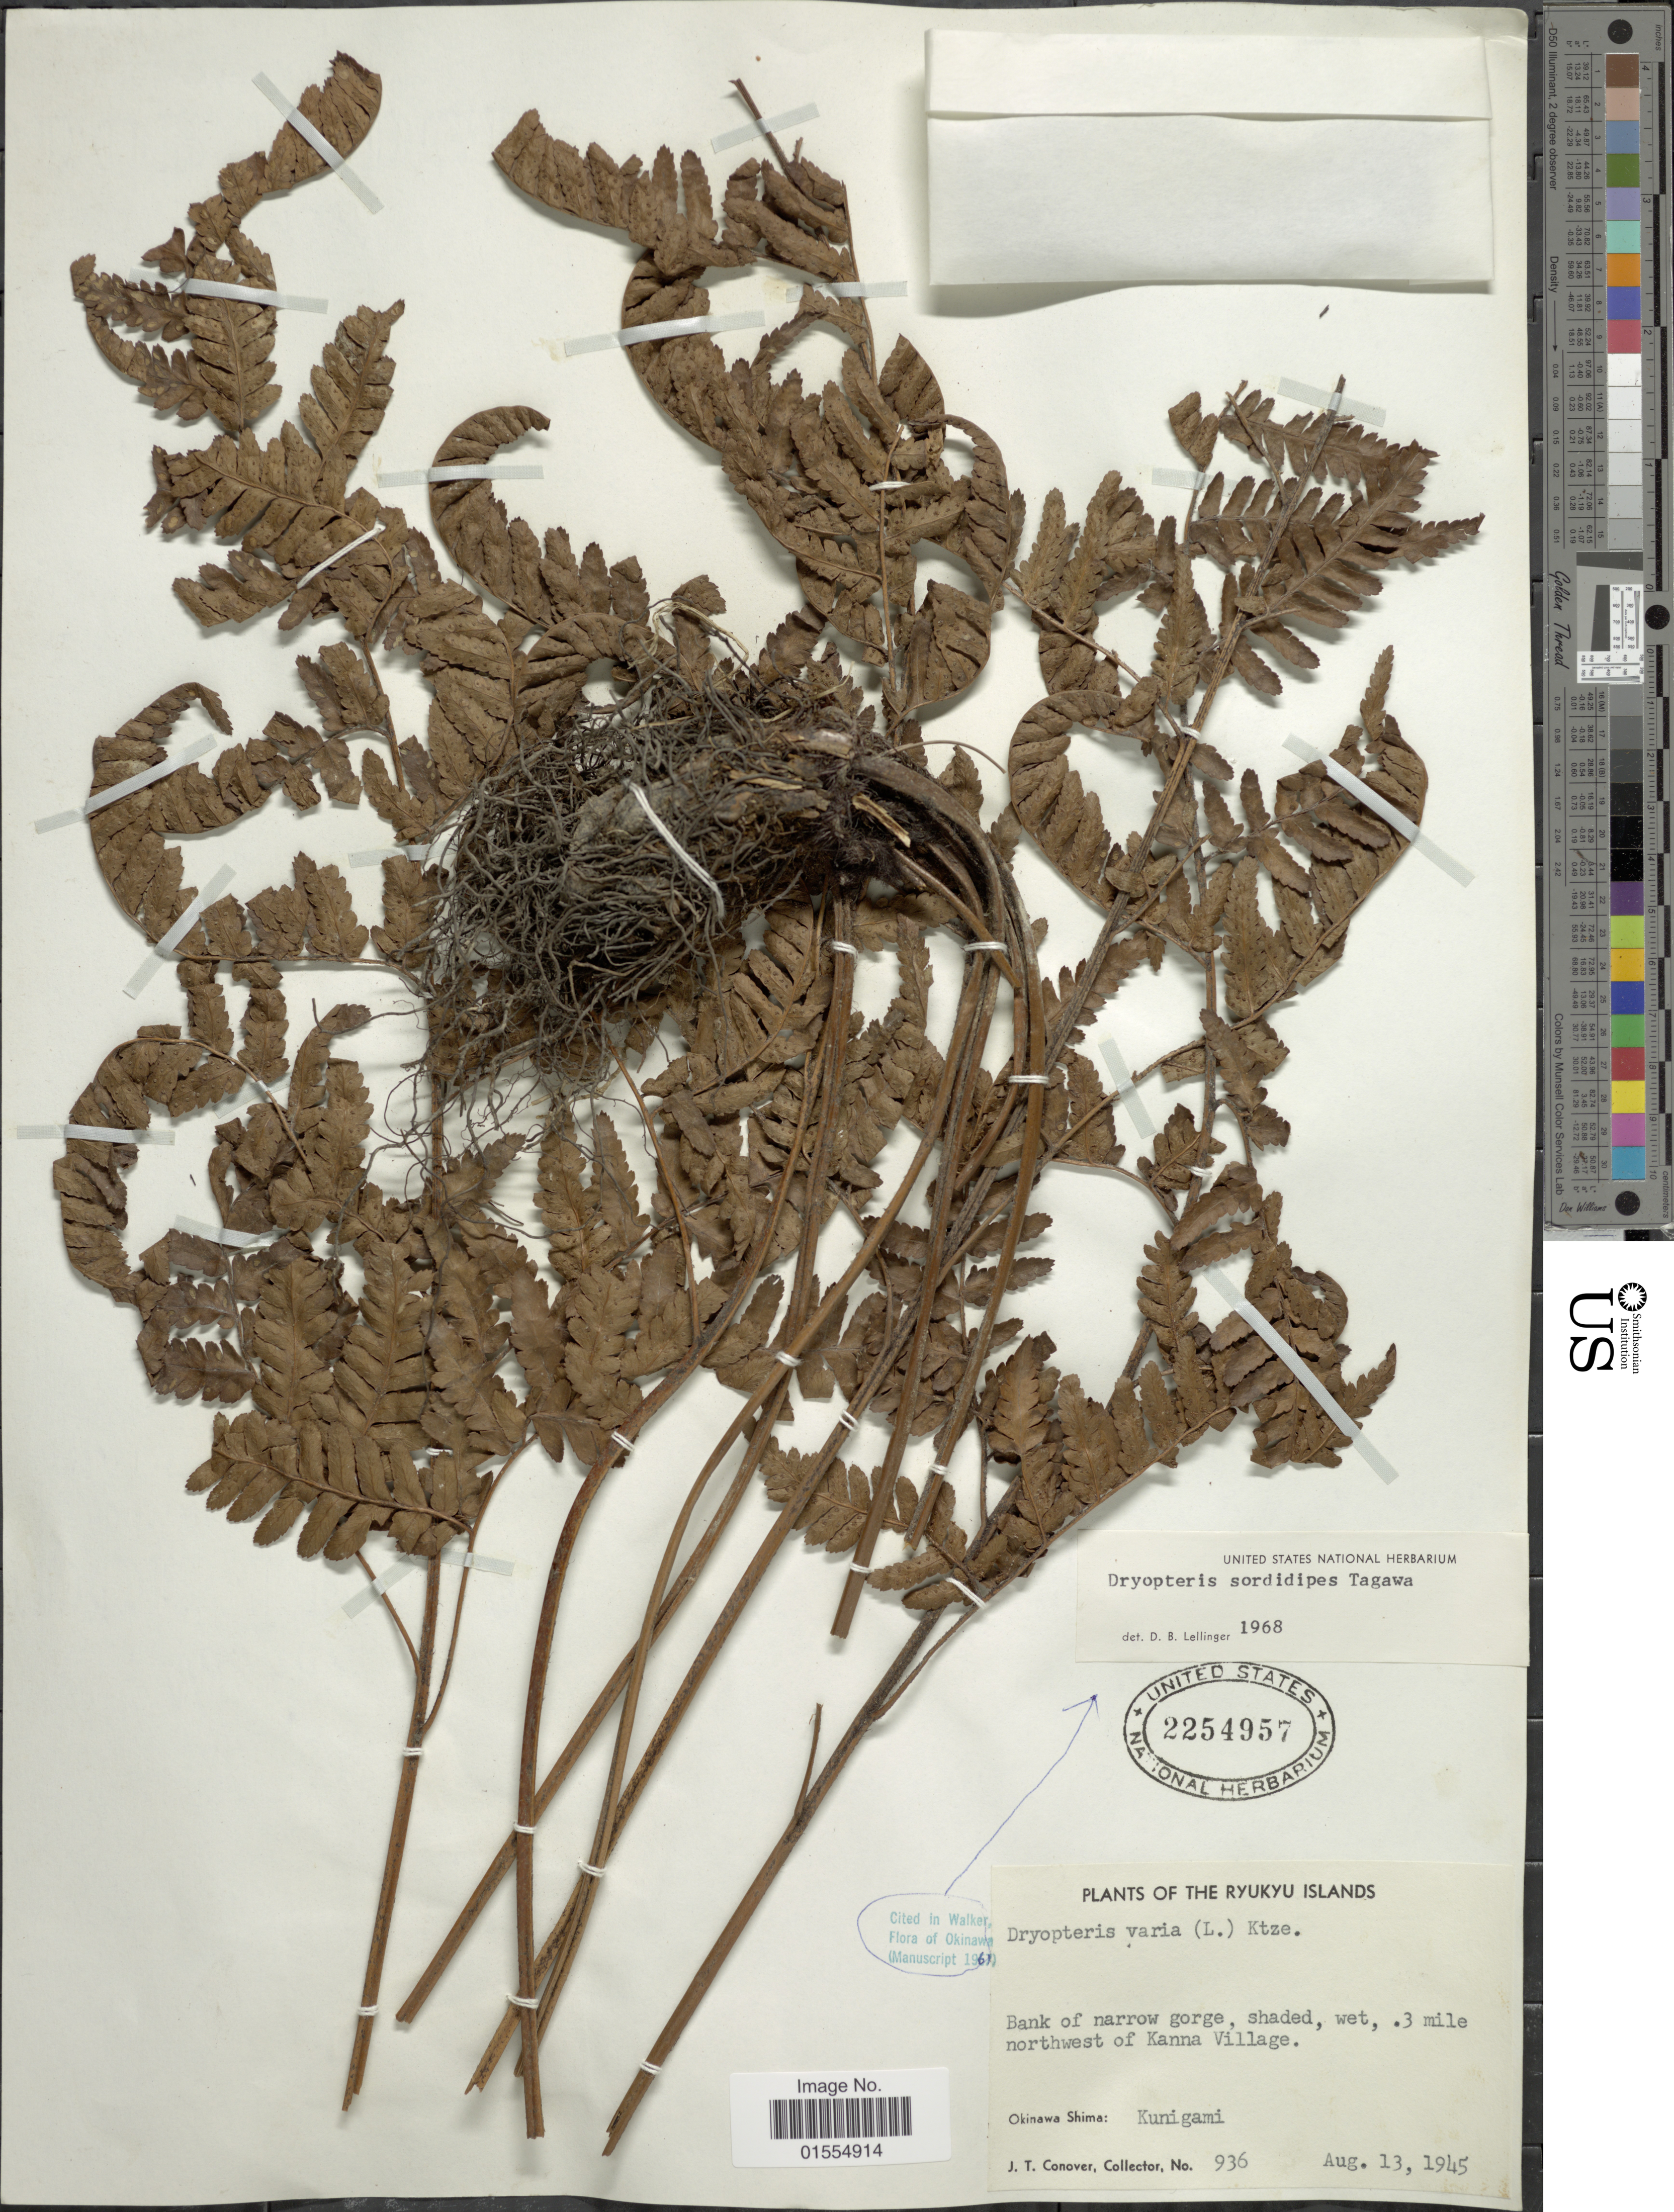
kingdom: Plantae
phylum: Tracheophyta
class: Polypodiopsida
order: Polypodiales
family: Dryopteridaceae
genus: Dryopteris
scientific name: Dryopteris sordidipes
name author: Tagawa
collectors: J. T. Conover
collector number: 936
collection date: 1945-08-13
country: Japan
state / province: Okinawa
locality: Ryukyu Islands, bank of narrow gorge, shaded, wet, 3 mile northwest of Kanna Village, Okinawa Shima: Kunigami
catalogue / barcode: US 2254957